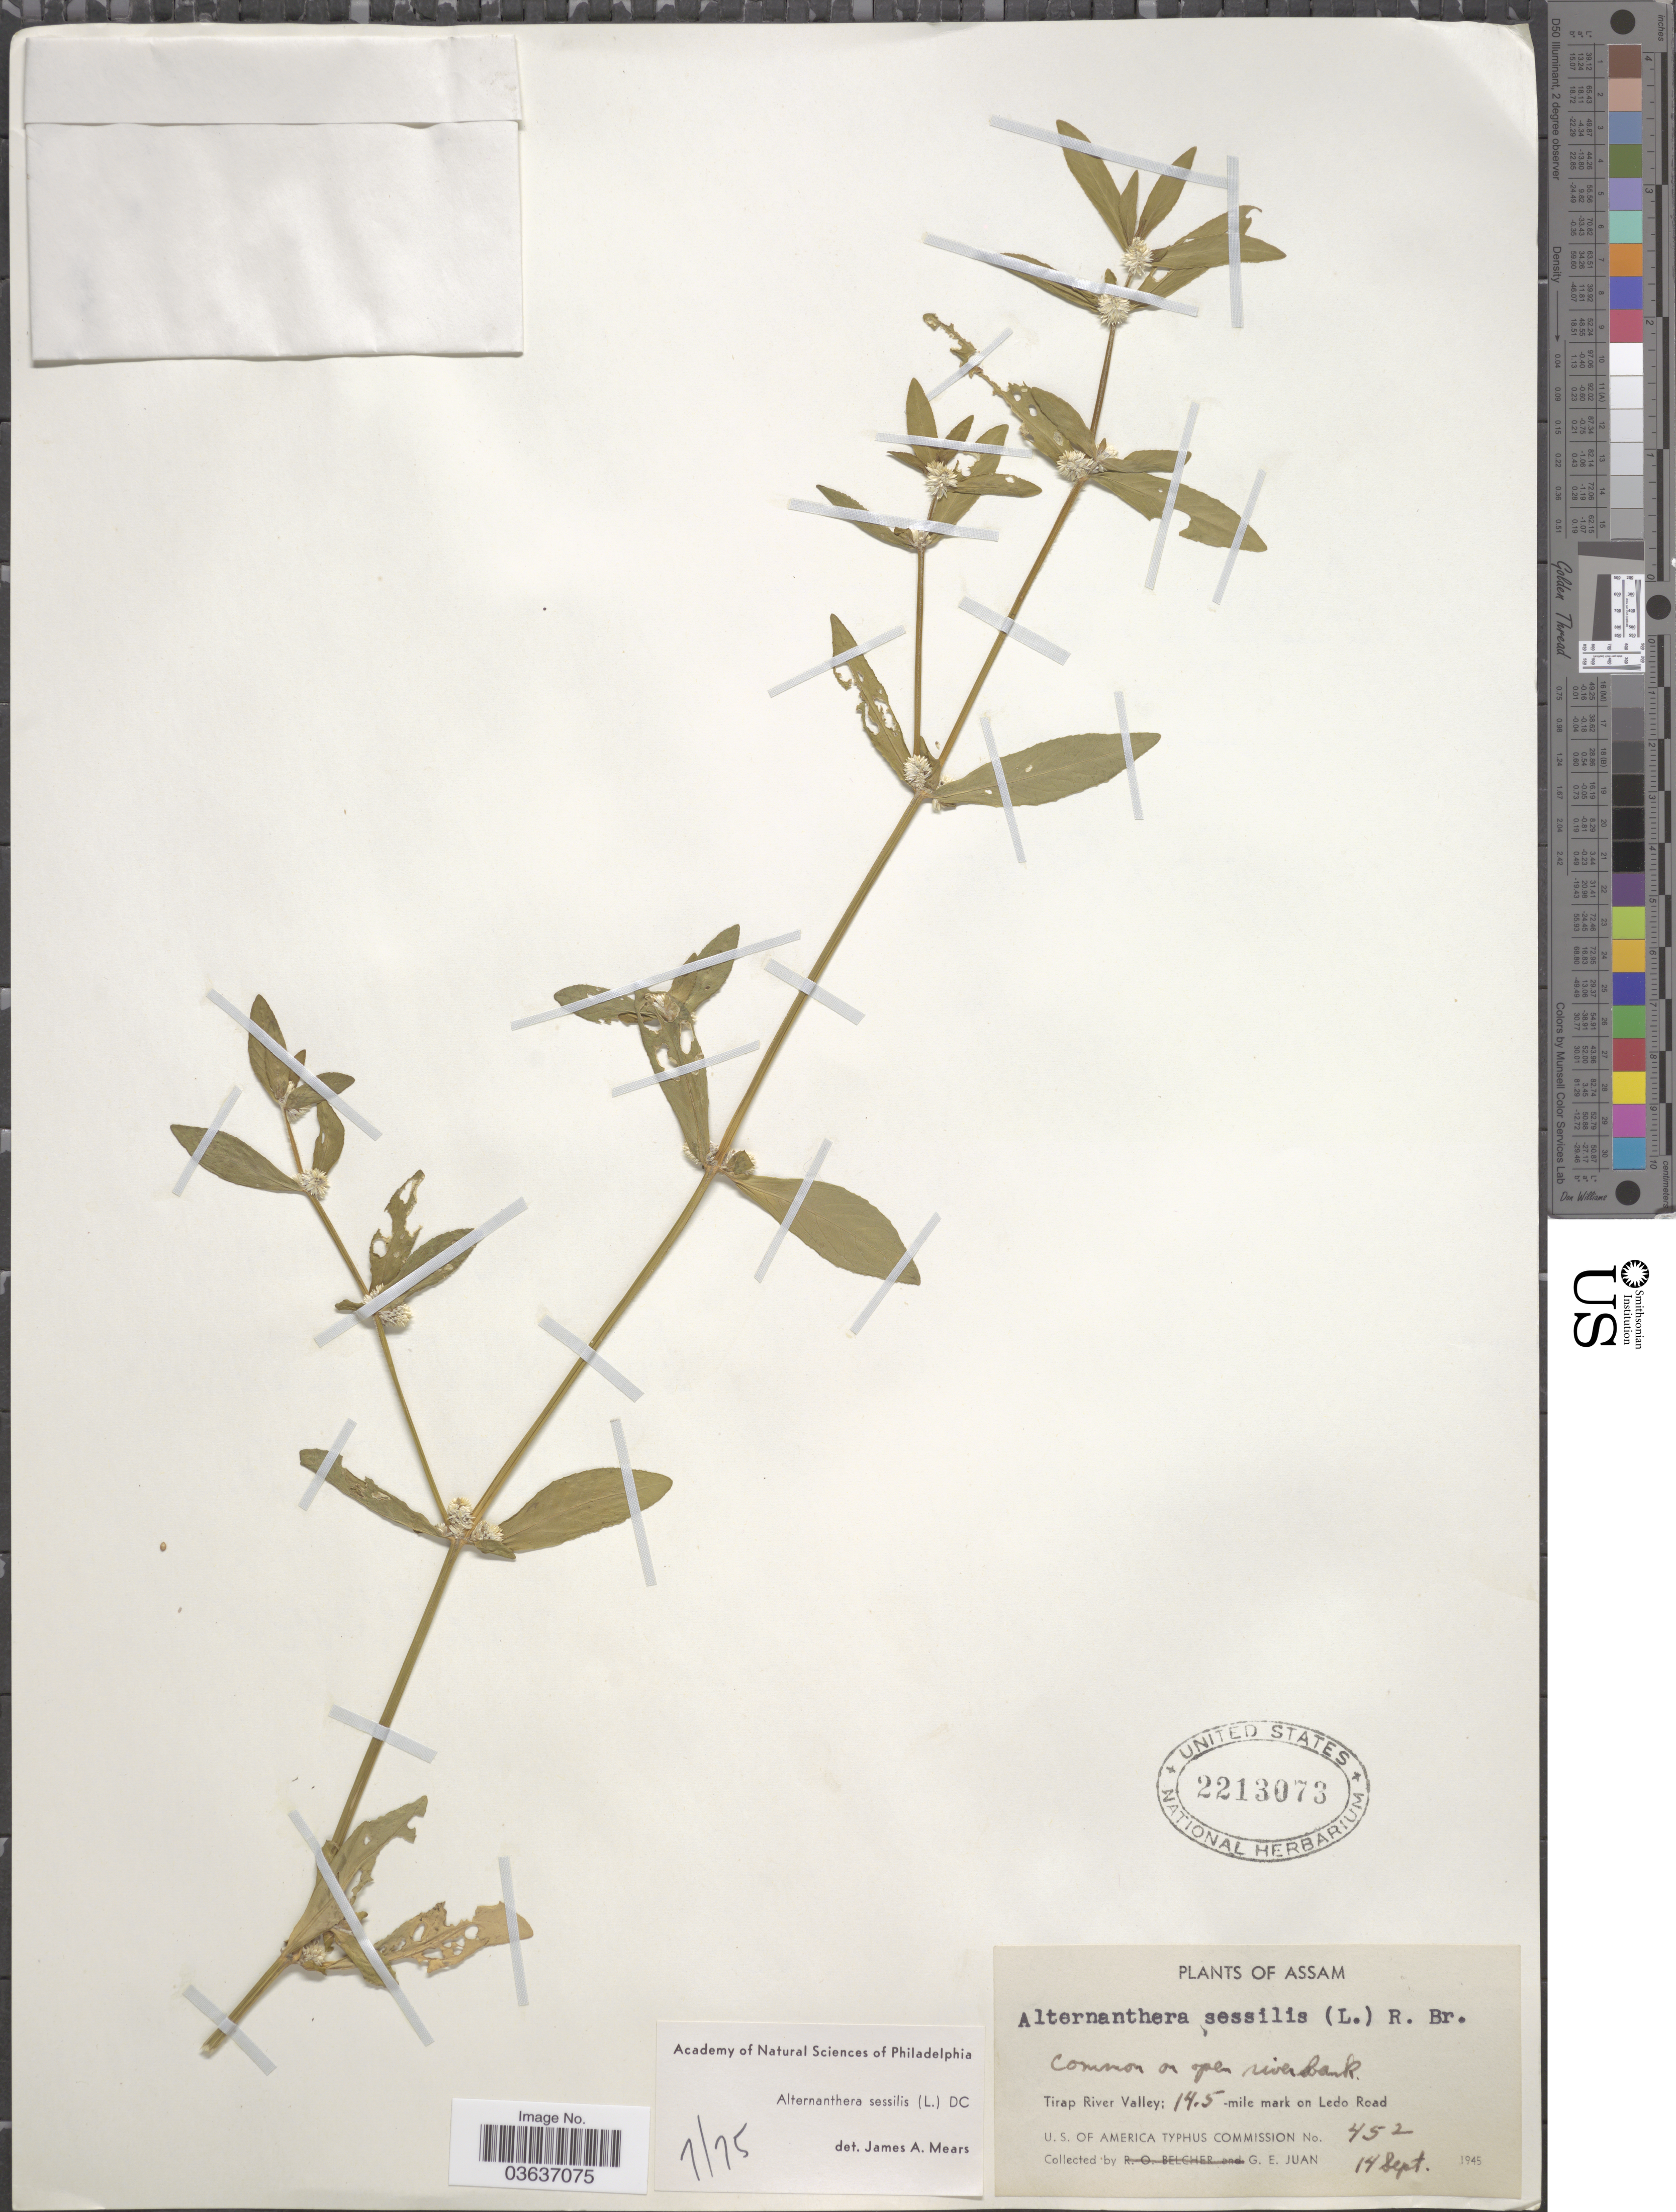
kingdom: Plantae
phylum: Tracheophyta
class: Magnoliopsida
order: Caryophyllales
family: Amaranthaceae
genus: Alternanthera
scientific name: Alternanthera sessilis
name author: (L.) DC.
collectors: G. Juan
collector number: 452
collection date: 1945-09-14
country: India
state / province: Assam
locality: Tirap River Valley; 14.5-mile mark on Ledo Road.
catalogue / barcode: US 2213073